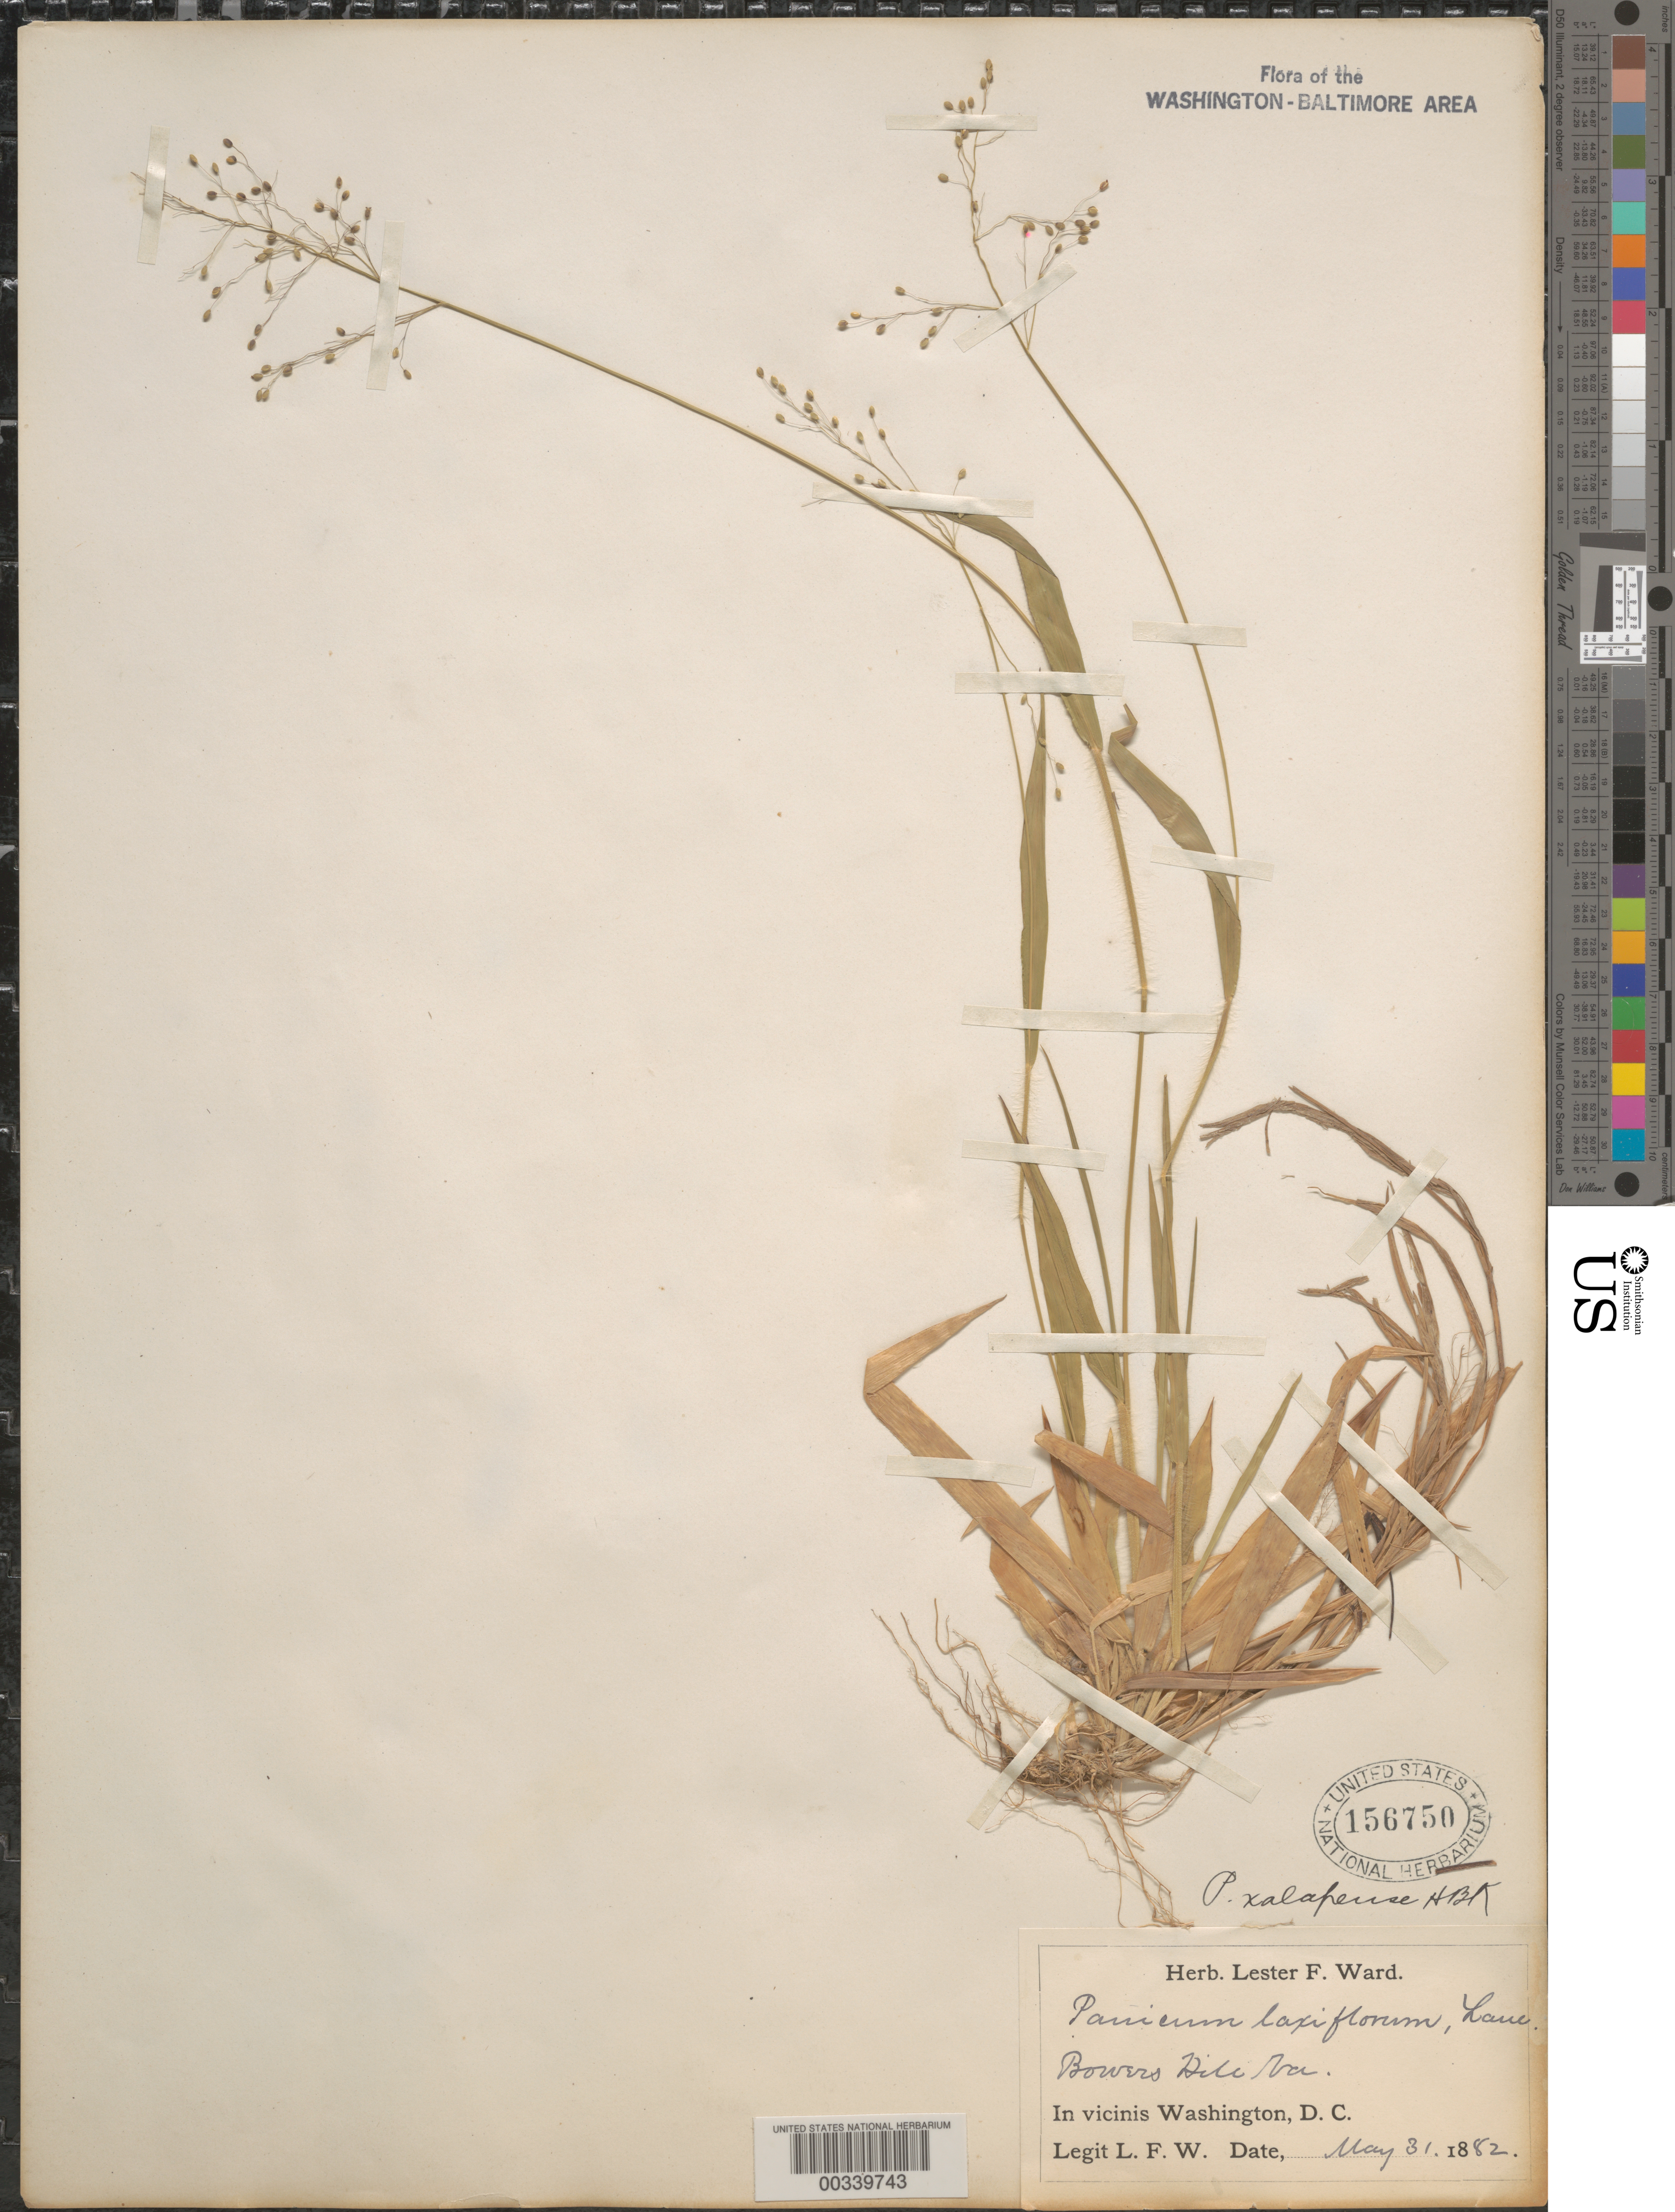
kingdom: Plantae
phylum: Tracheophyta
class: Liliopsida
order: Poales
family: Poaceae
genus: Dichanthelium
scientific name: Dichanthelium laxiflorum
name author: (Lam.) Gould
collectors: L. F. Ward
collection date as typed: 31 May 1882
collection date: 1882-05-31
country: United States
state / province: Virginia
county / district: City of Chesapeake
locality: Bowers Hill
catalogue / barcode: US 156750